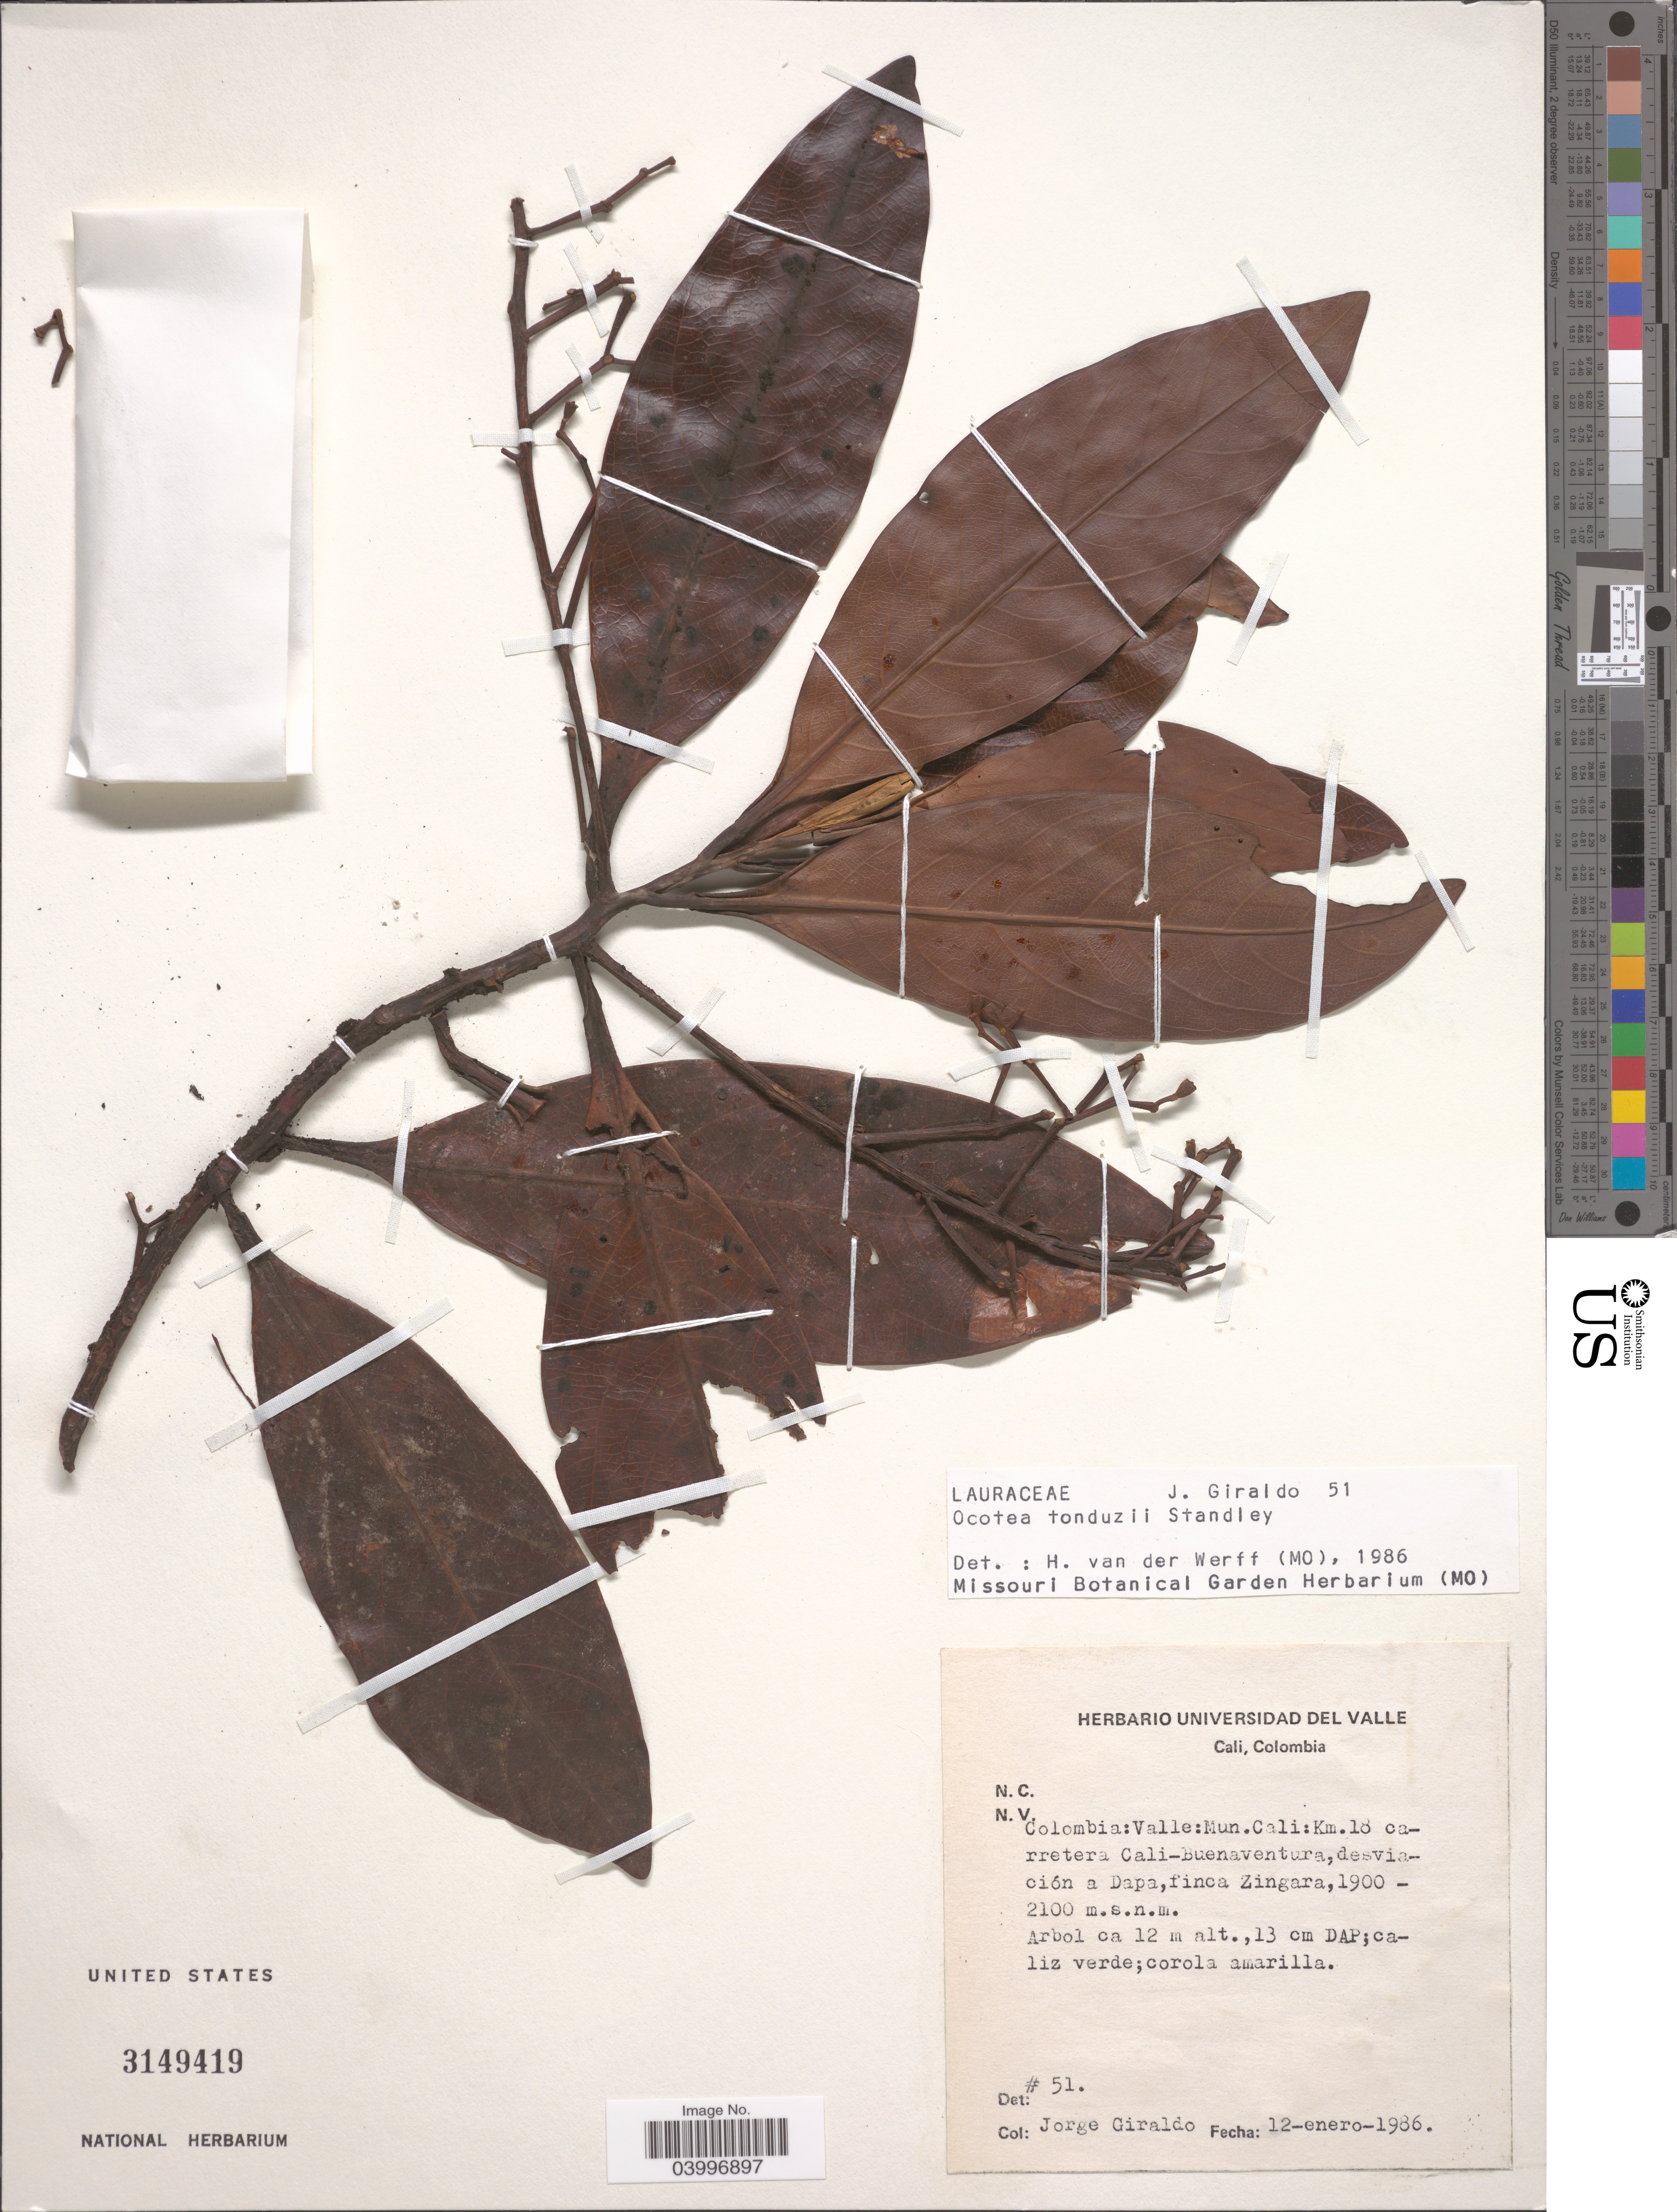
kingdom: Plantae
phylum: Tracheophyta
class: Magnoliopsida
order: Laurales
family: Lauraceae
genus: Ocotea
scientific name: Ocotea tonduzii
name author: Standl.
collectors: J. Giraldo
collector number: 51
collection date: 1986-01-12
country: Colombia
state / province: Valle del Cauca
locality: Valle:Mun. Cali:Km. 18 carretera Cali-Buenaventura, desviación a Dapa, finca Zingara.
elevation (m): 1900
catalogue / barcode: US 3149419